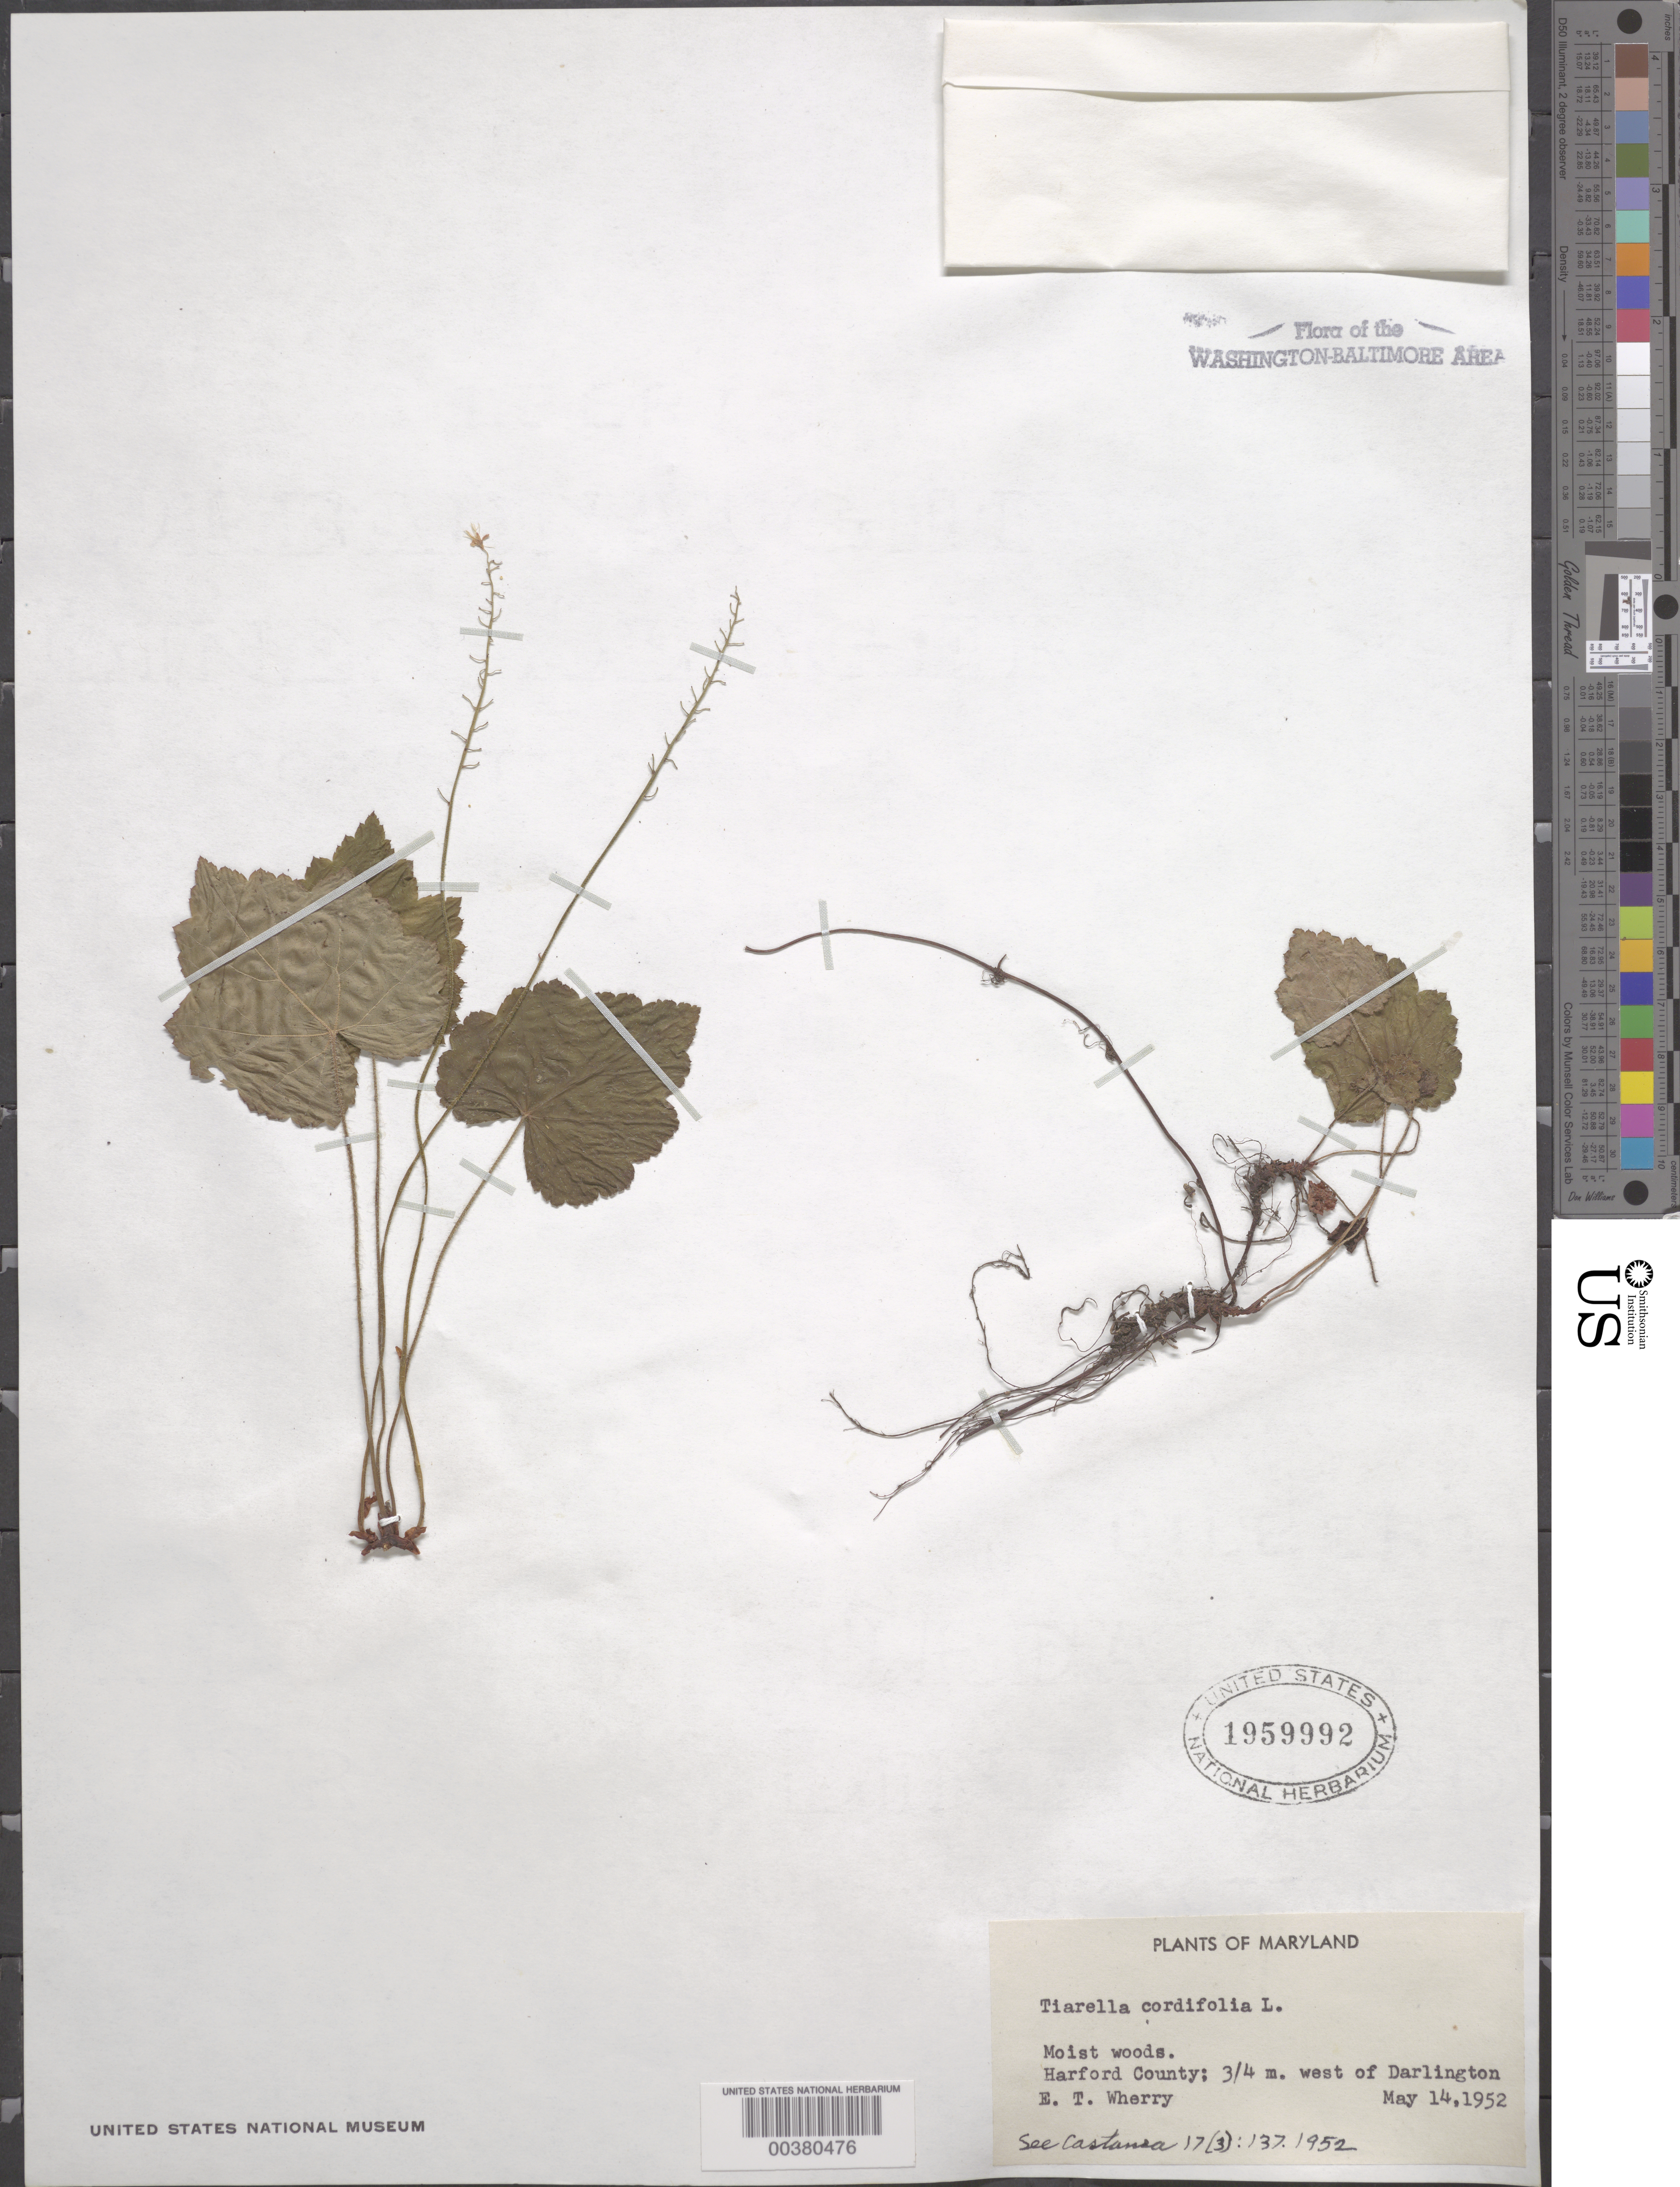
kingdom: Plantae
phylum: Tracheophyta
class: Magnoliopsida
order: Saxifragales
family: Saxifragaceae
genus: Tiarella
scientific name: Tiarella cordifolia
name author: L.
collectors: E. T. Wherry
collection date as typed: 14 May 1952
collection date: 1952-05-14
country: United States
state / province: Maryland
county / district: Harford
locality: West of Darlington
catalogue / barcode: US 1959992